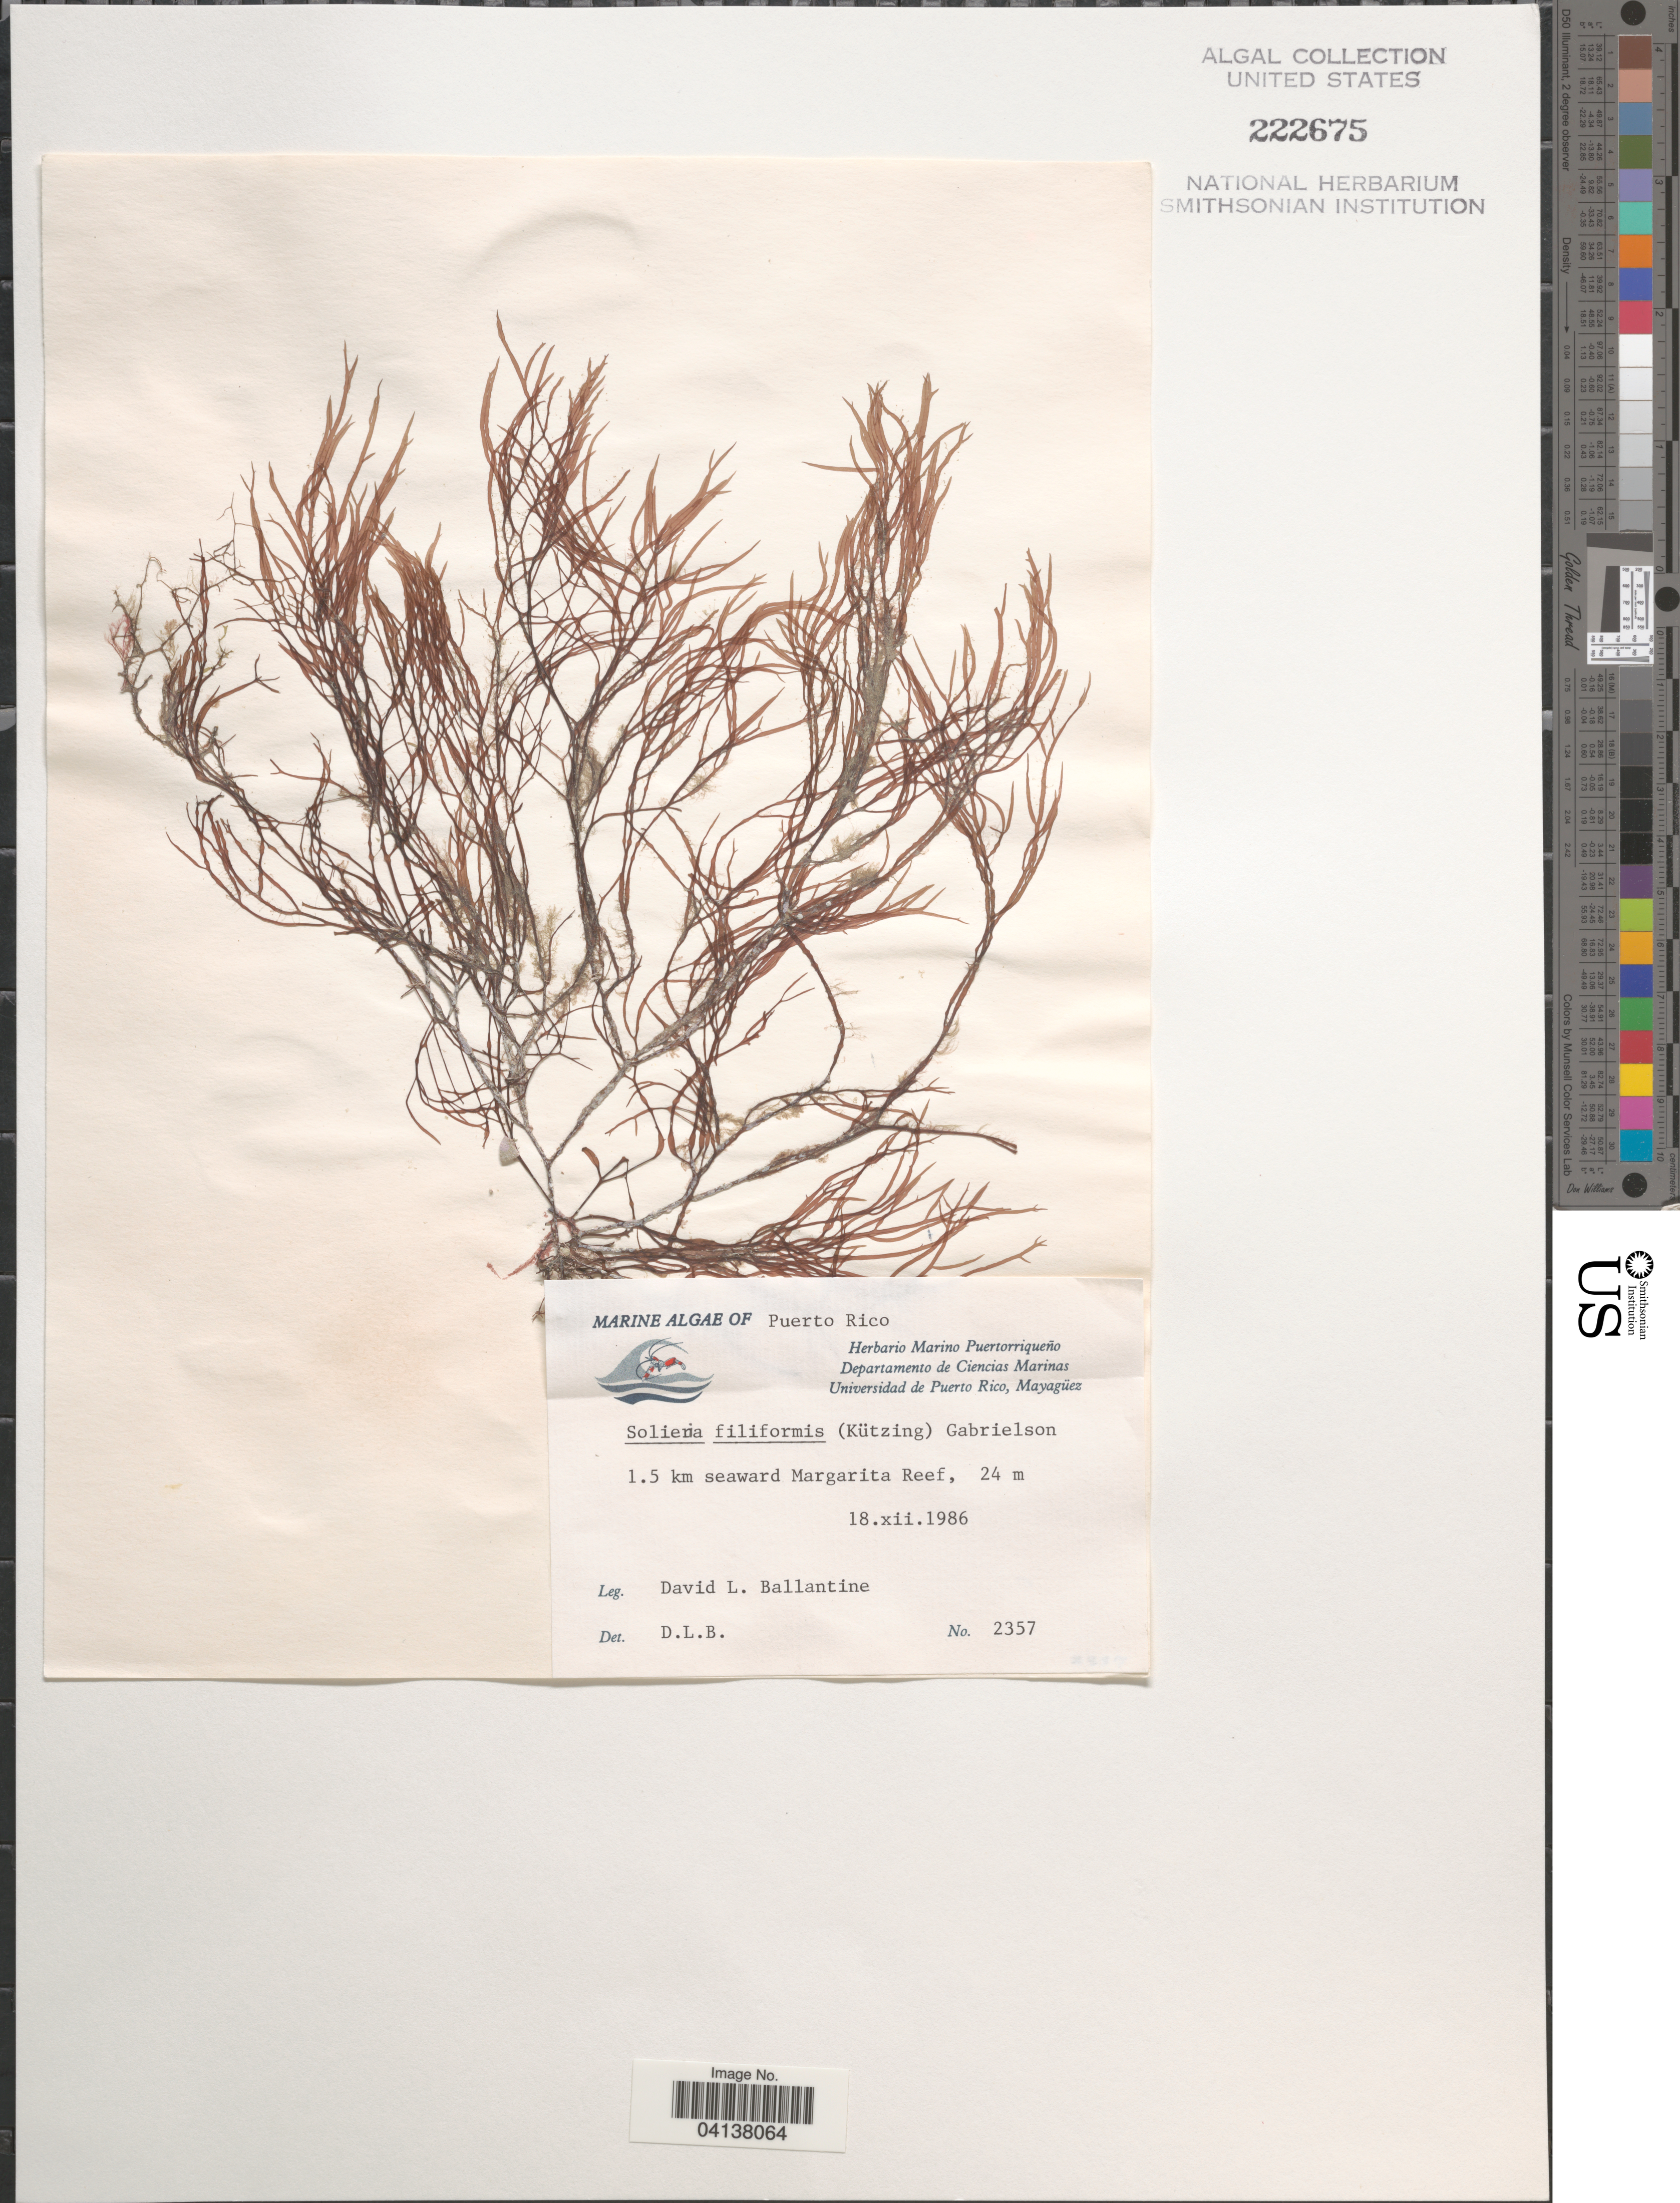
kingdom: Plantae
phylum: Rhodophyta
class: Florideophyceae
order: Gigartinales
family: Solieriaceae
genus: Solieria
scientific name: Solieria filiformis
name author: (Kütz.) P.W. Gabrielson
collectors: D.L. Ballantine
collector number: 2357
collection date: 1986-12-18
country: Puerto Rico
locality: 1.5 km seaward Margarita Reef.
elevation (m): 24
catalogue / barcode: US 222675